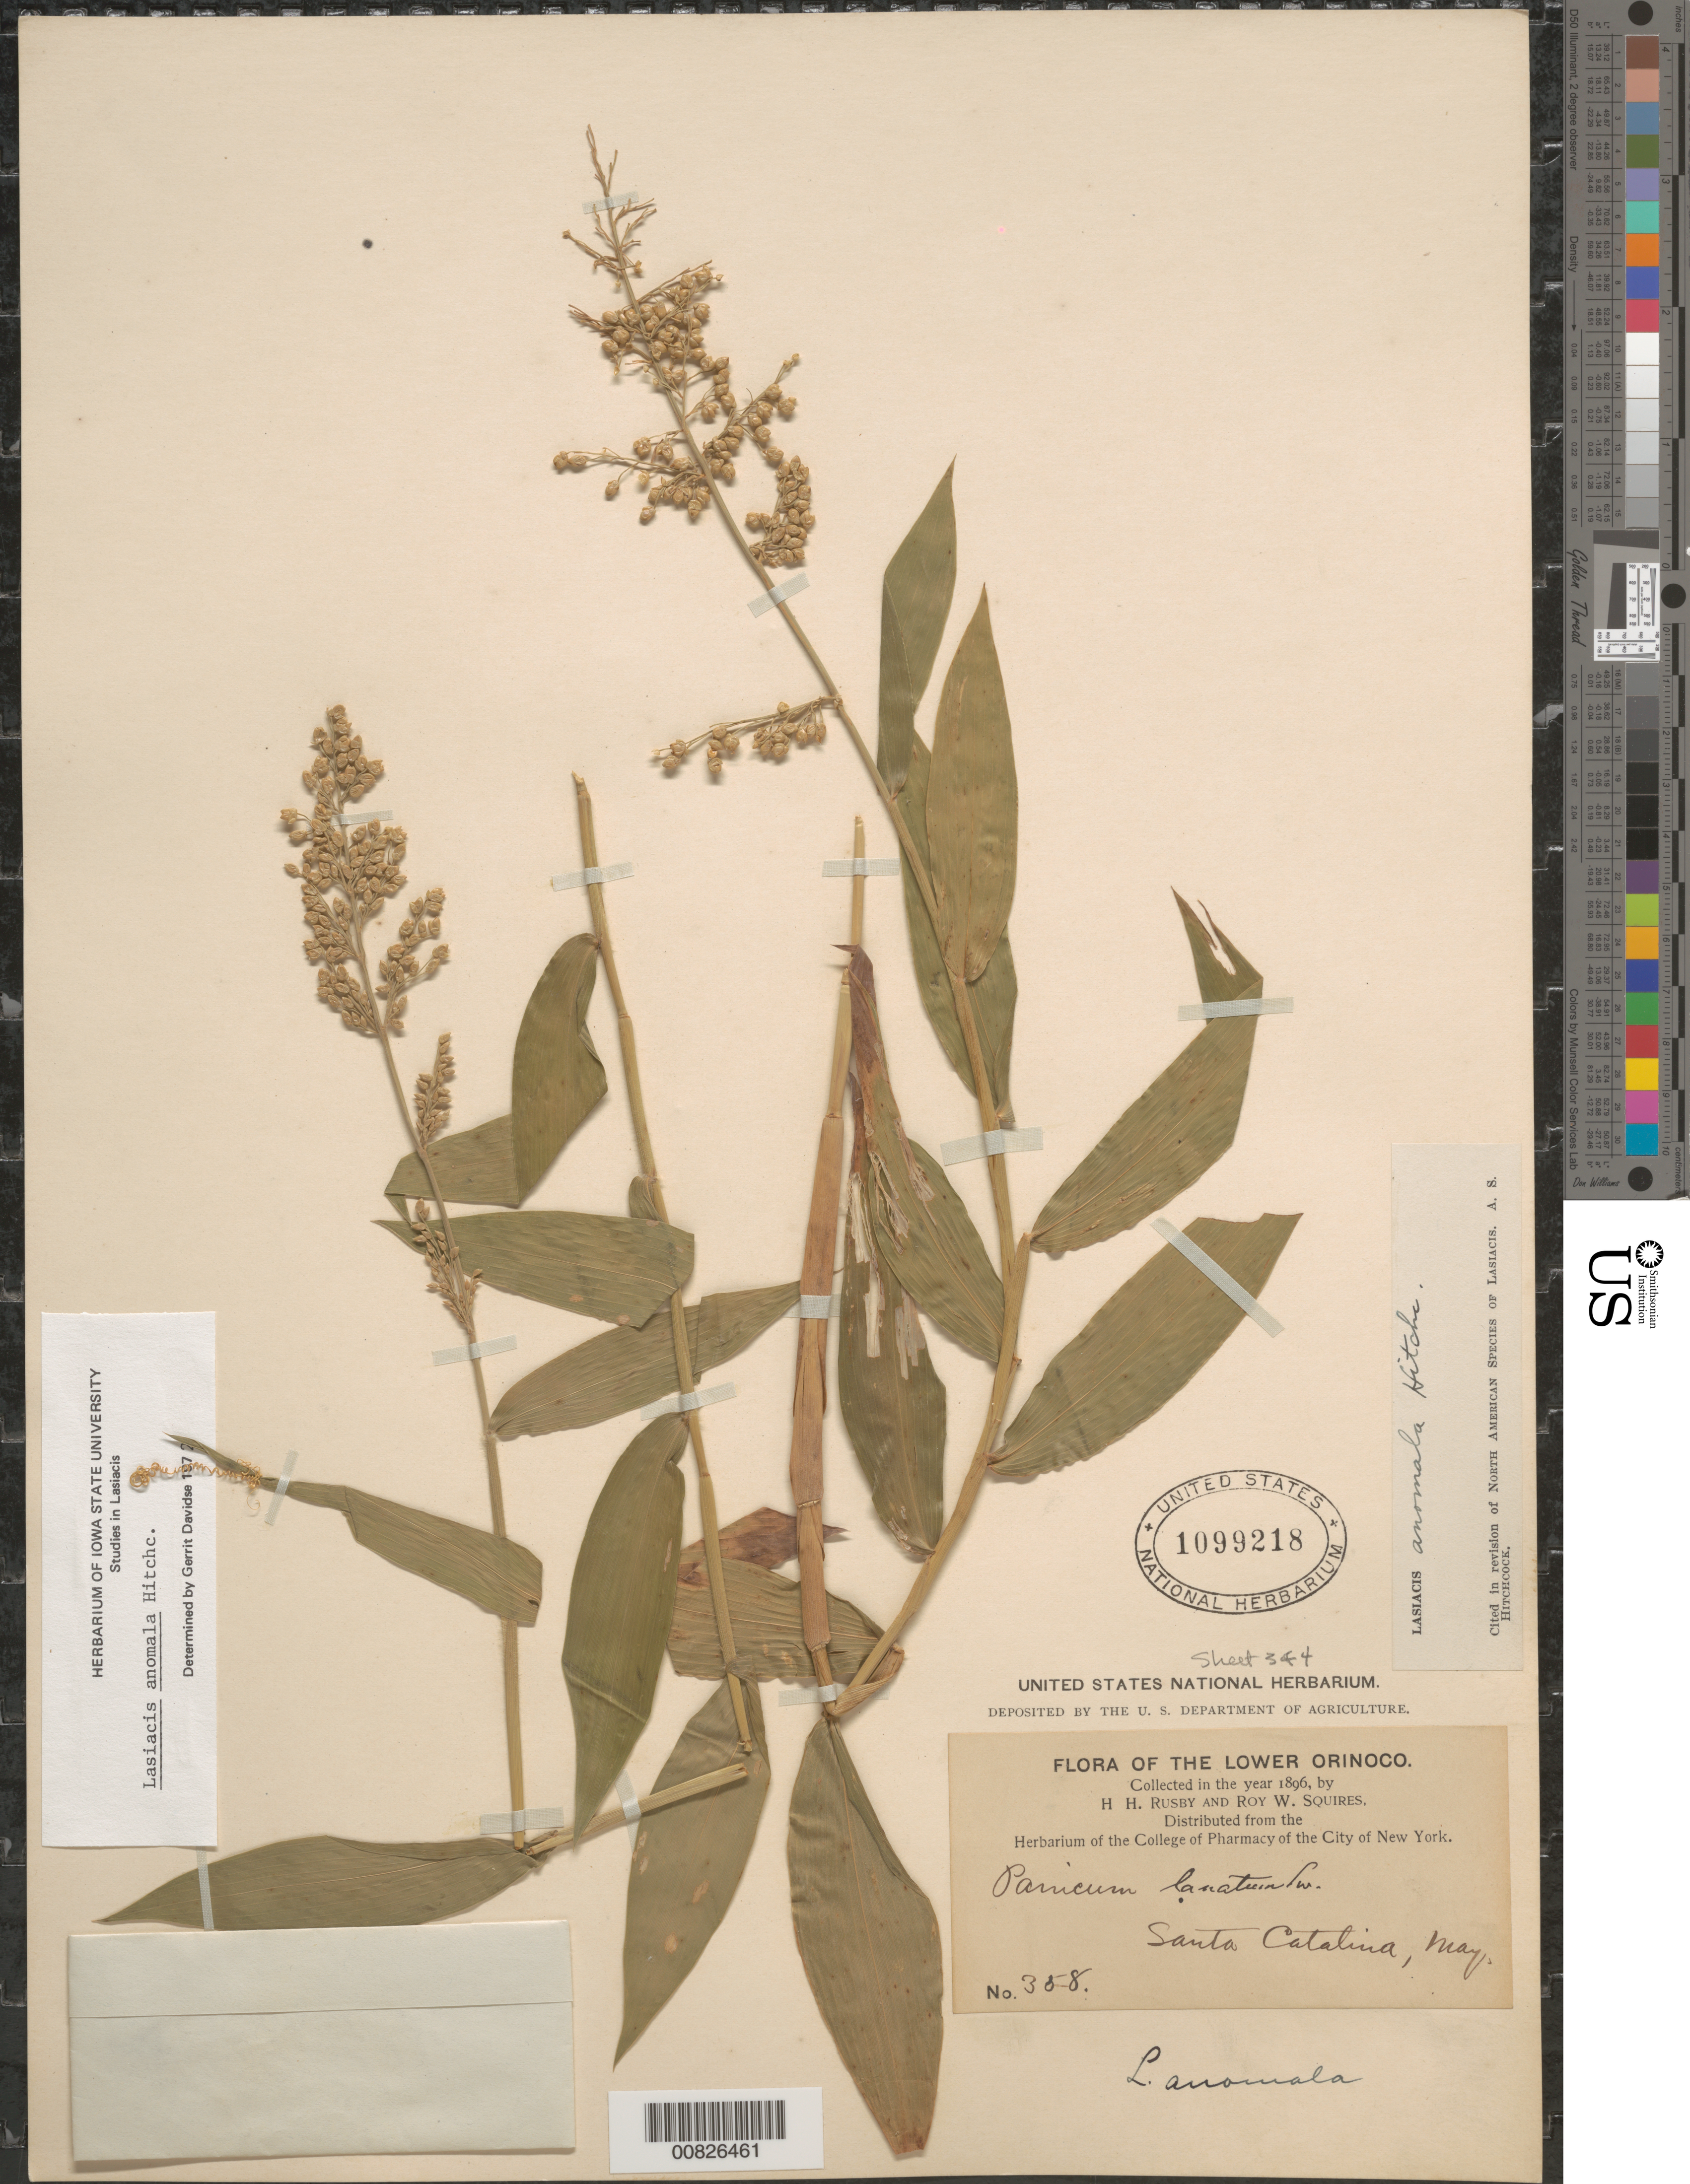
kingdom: Plantae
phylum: Tracheophyta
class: Liliopsida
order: Poales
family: Poaceae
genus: Lasiacis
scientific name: Lasiacis anomala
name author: Hitchc.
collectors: H. H. Rusby & R. Squires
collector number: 358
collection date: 1896-05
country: Venezuela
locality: Lower Orinoco. Santa Catalina.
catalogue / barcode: US 1099218